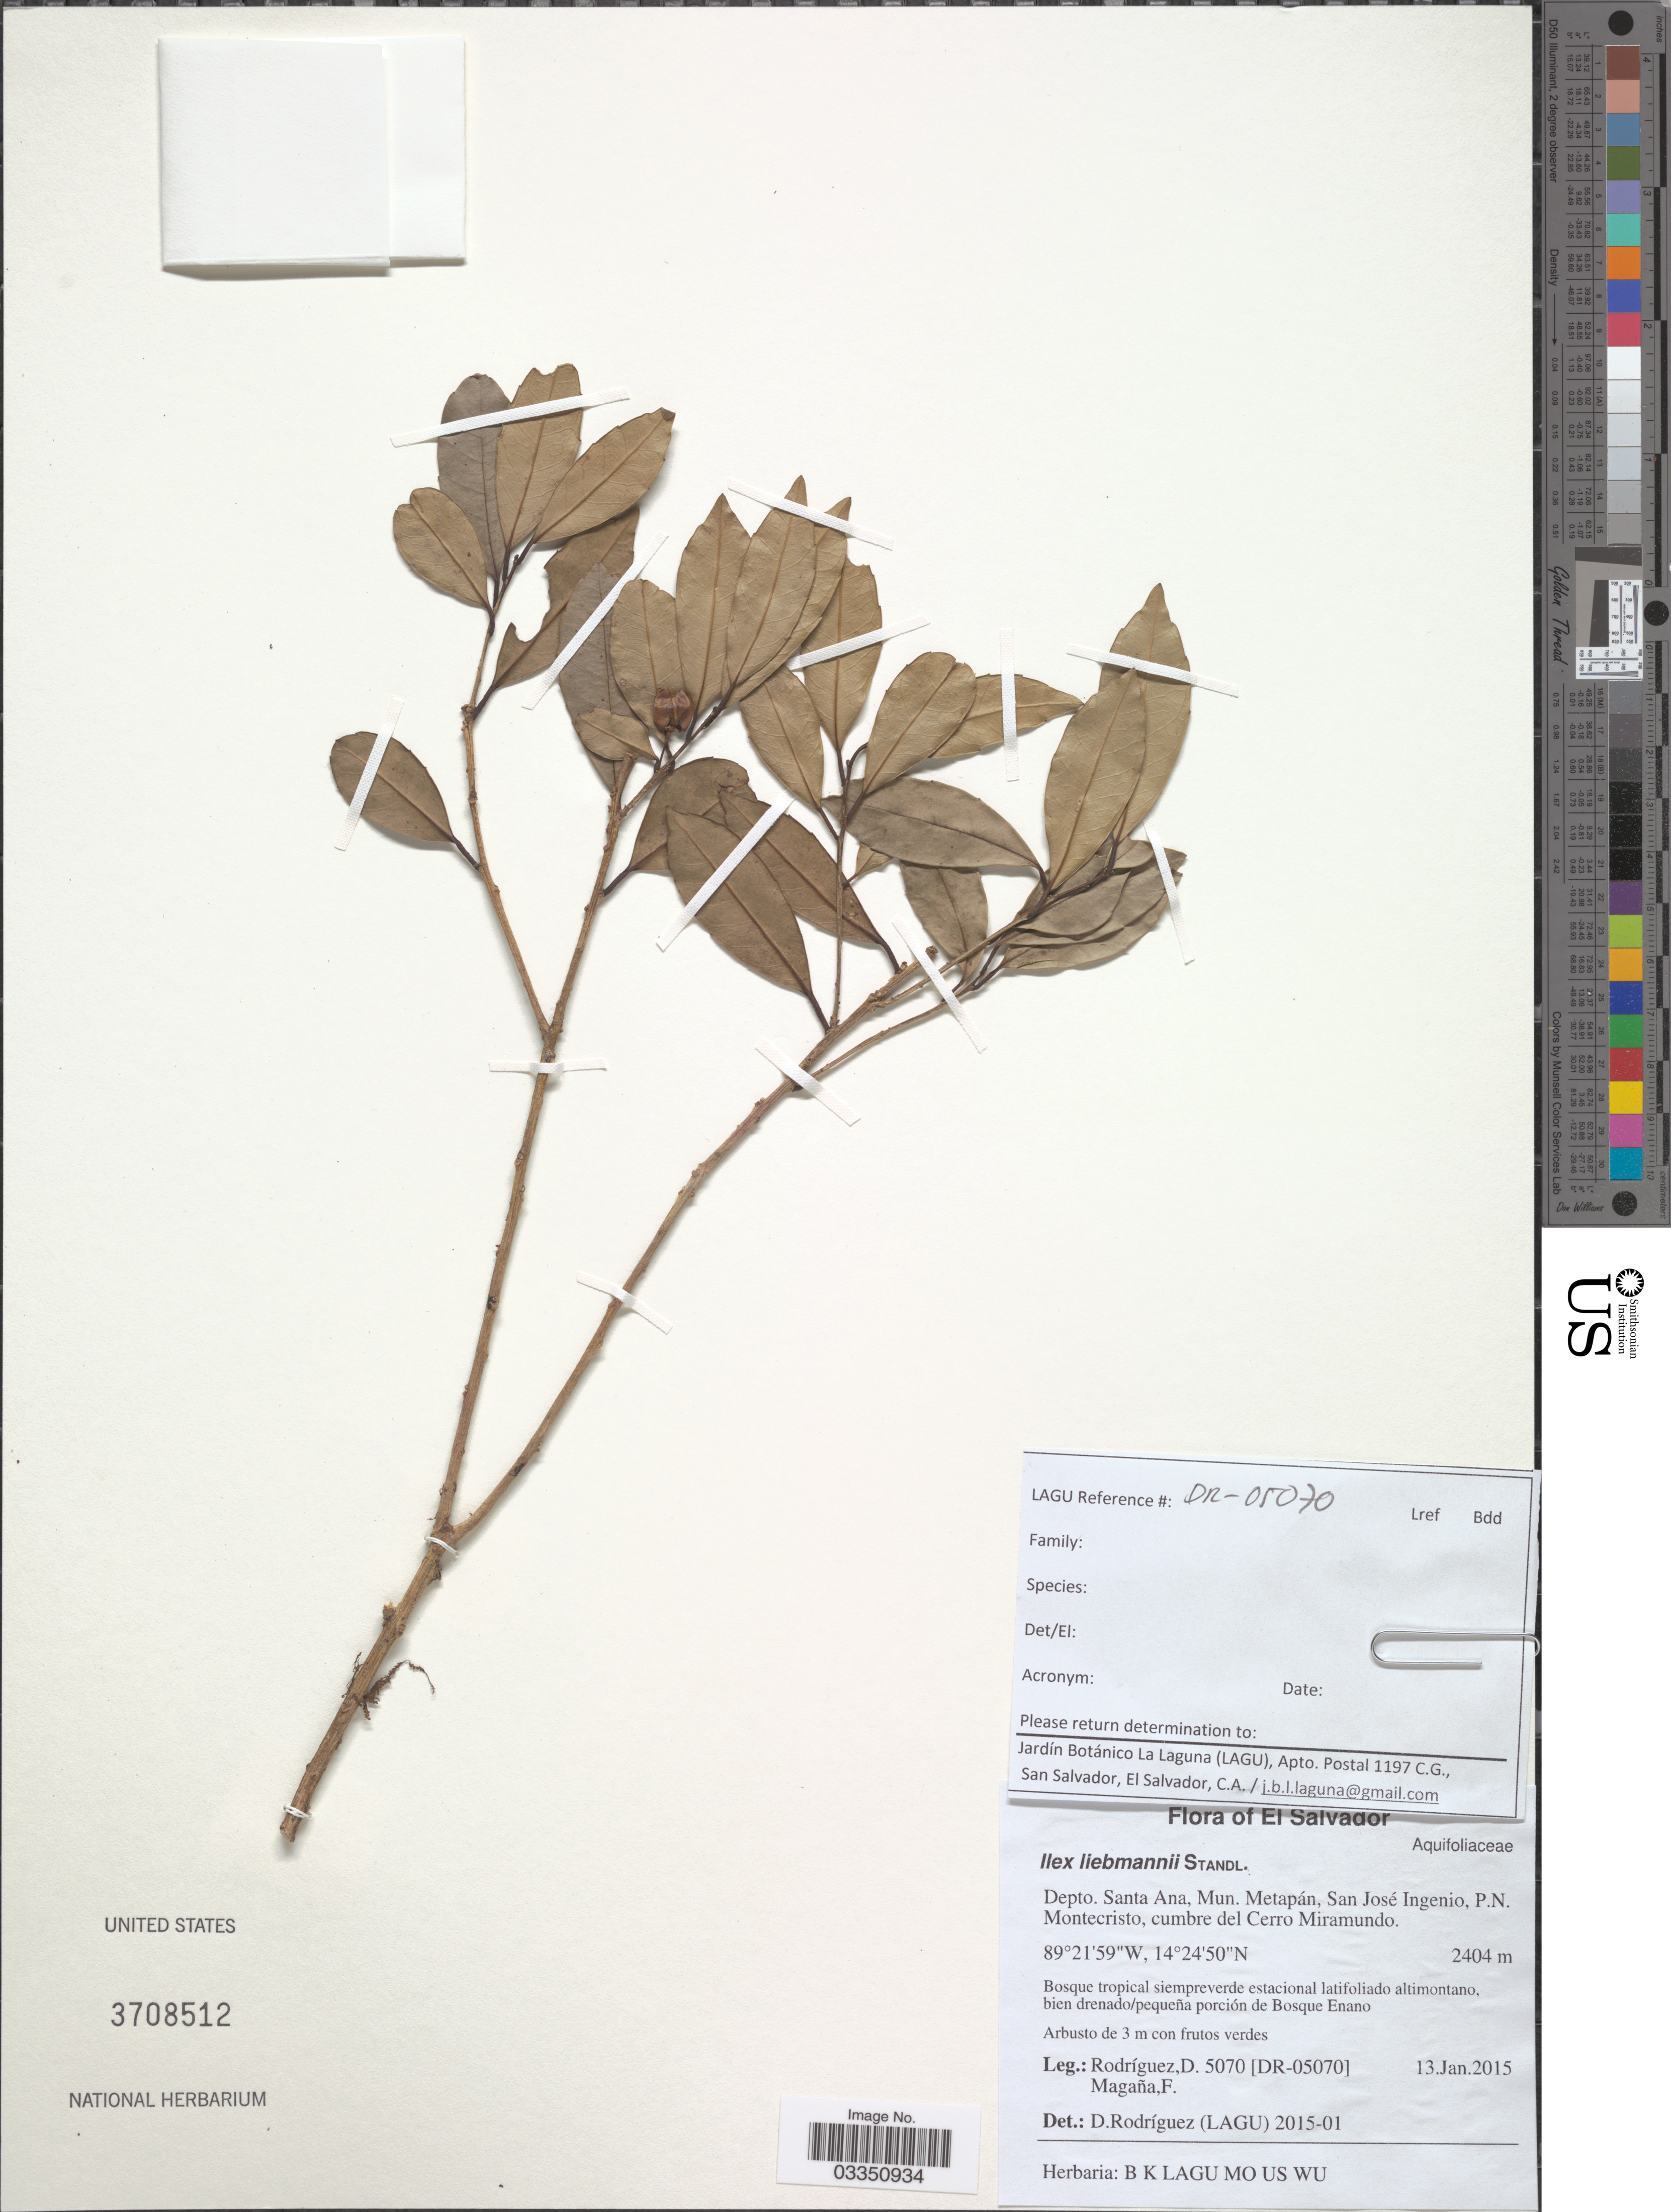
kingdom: Plantae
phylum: Tracheophyta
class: Magnoliopsida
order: Aquifoliales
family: Aquifoliaceae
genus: Ilex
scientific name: Ilex liebmannii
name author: Standl.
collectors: D. Rodriguez & F. Magaña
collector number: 5070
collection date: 2015-01-13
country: El Salvador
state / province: Santa Ana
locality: Depto. Santa Ana, Mun. Metapán, San José Ingenio, P.N. Montecristo, cumbre del Cerro Miramundo.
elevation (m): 2404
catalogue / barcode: US 3708512